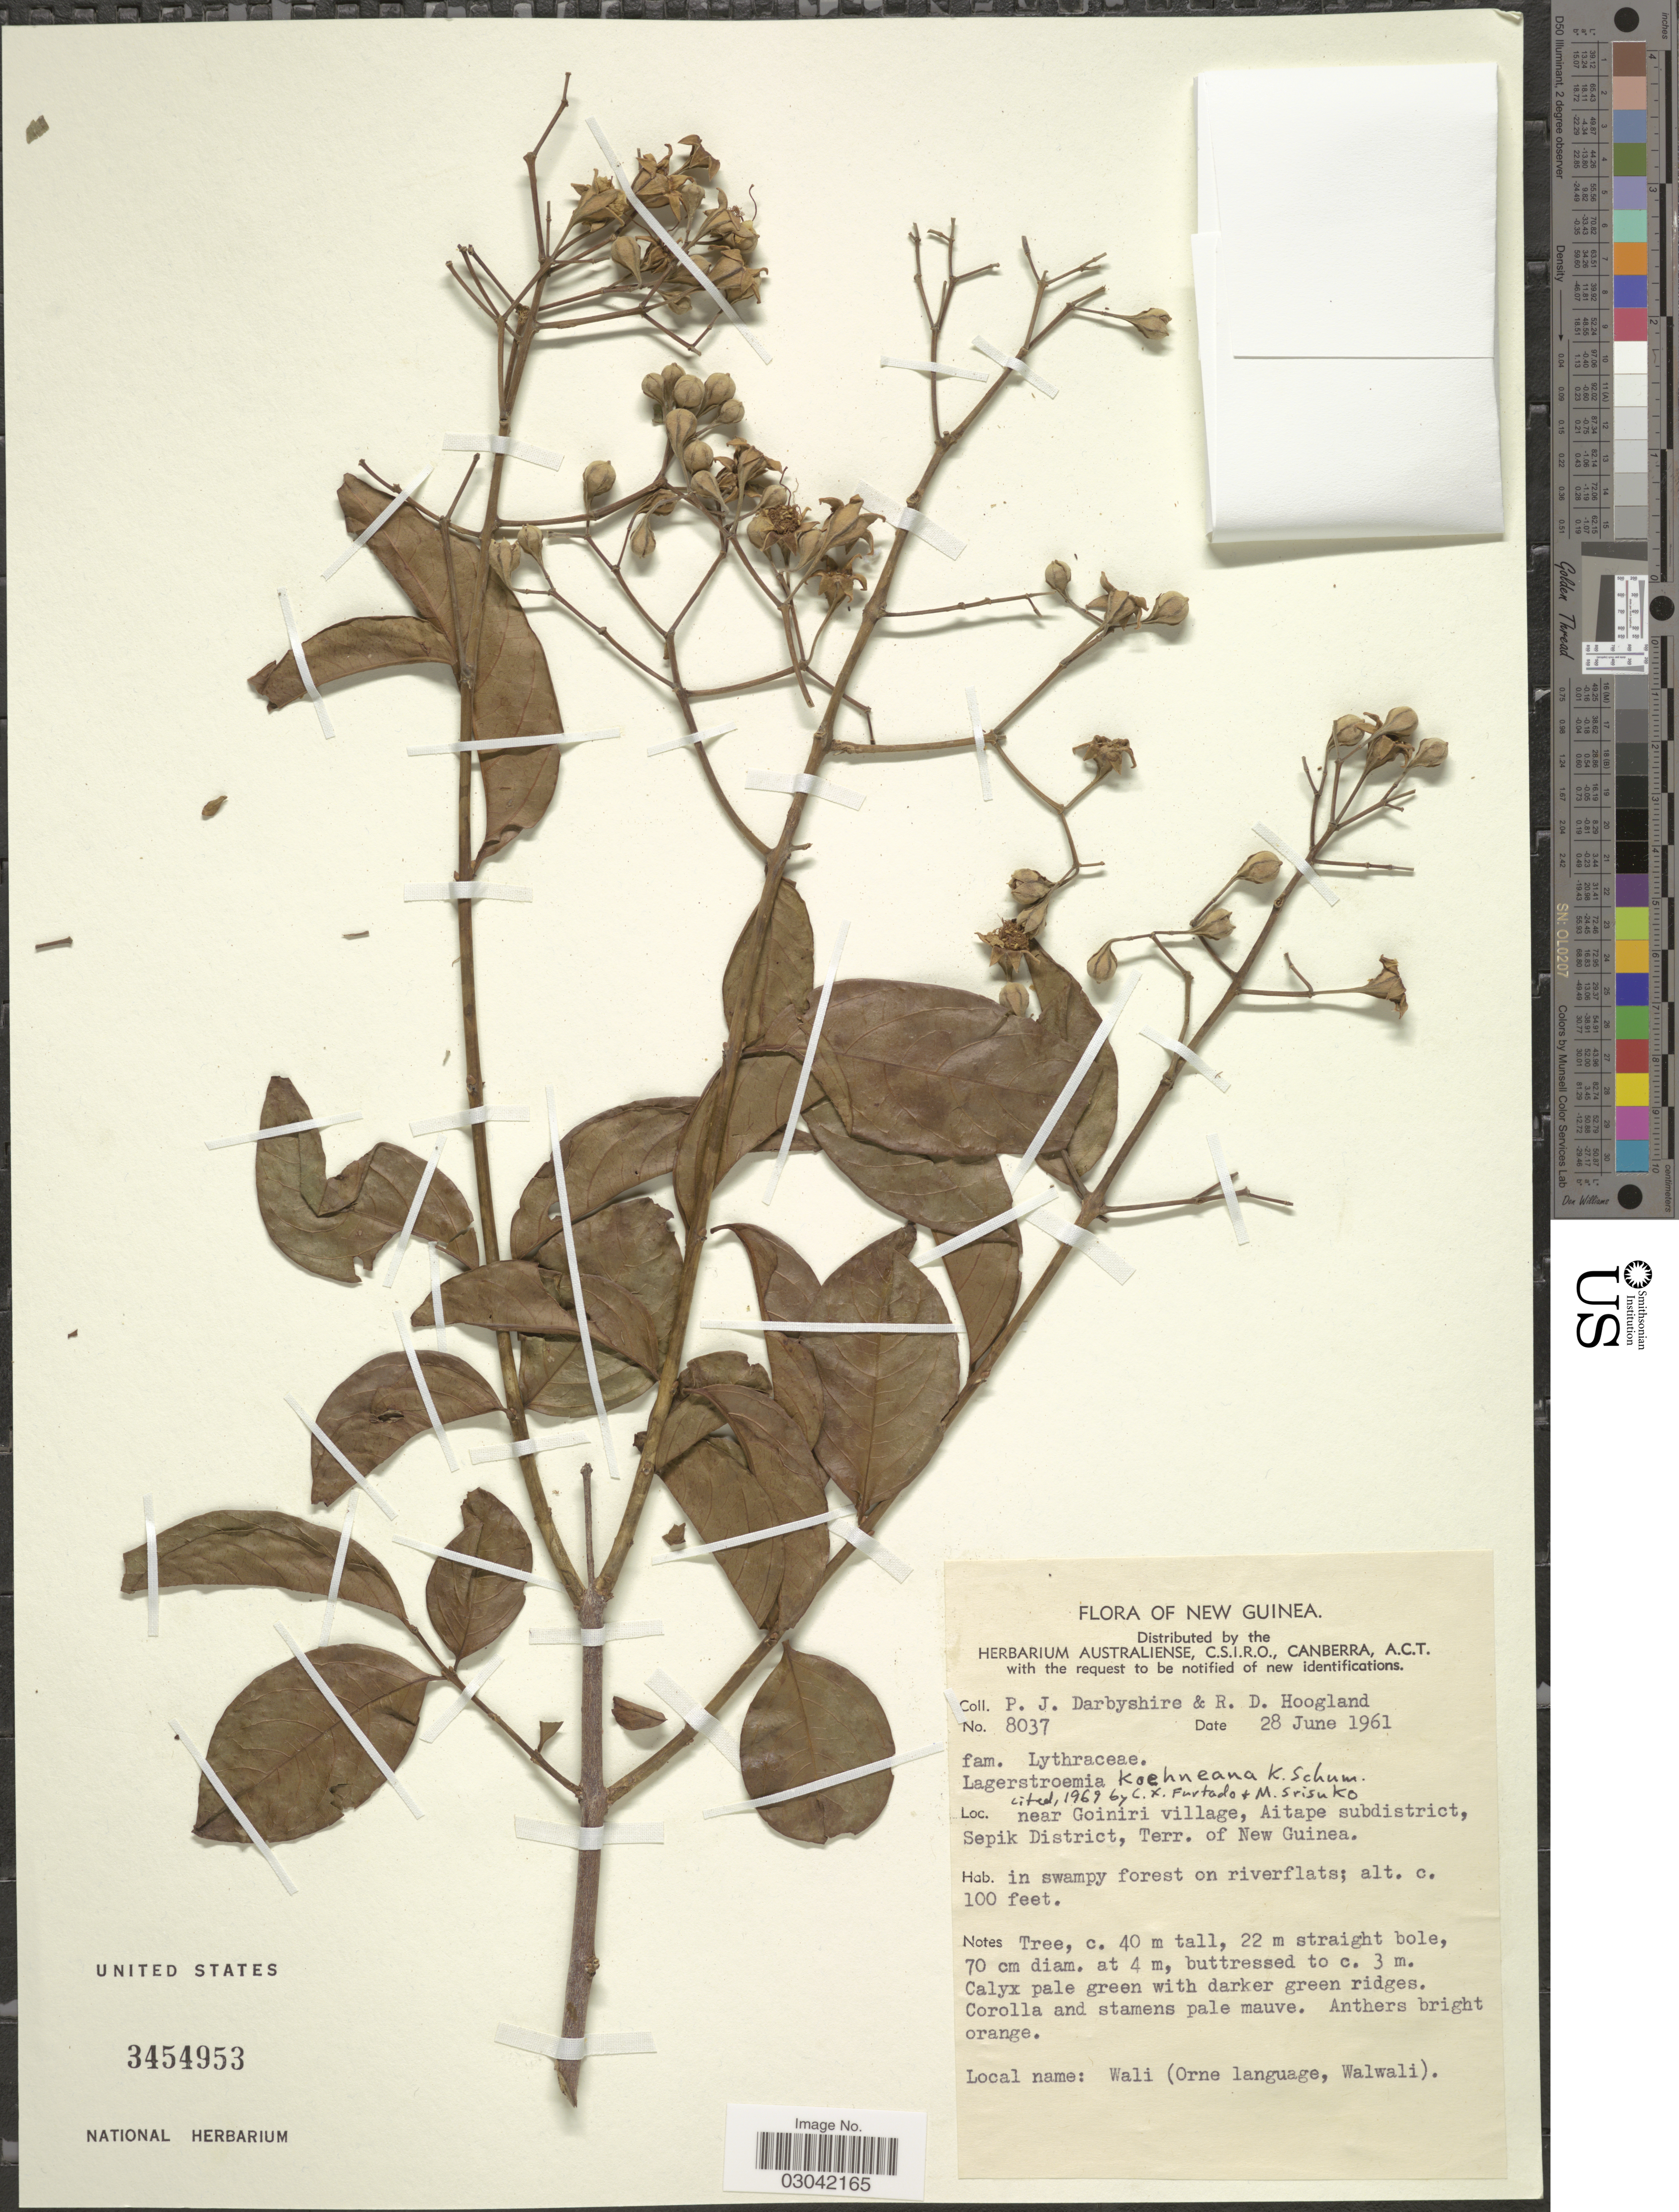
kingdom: Plantae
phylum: Tracheophyta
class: Magnoliopsida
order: Myrtales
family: Lythraceae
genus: Lagerstroemia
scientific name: Lagerstroemia koehneana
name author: K. Schum.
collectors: P. Darbyshire & R. D. Hoogland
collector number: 8037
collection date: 1961-06-28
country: Papua New Guinea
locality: New Guinea. Near Goiniri village, Aitape subdistrict, Sepik District, Terr. of New Guinea.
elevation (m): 30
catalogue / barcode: US 3454953